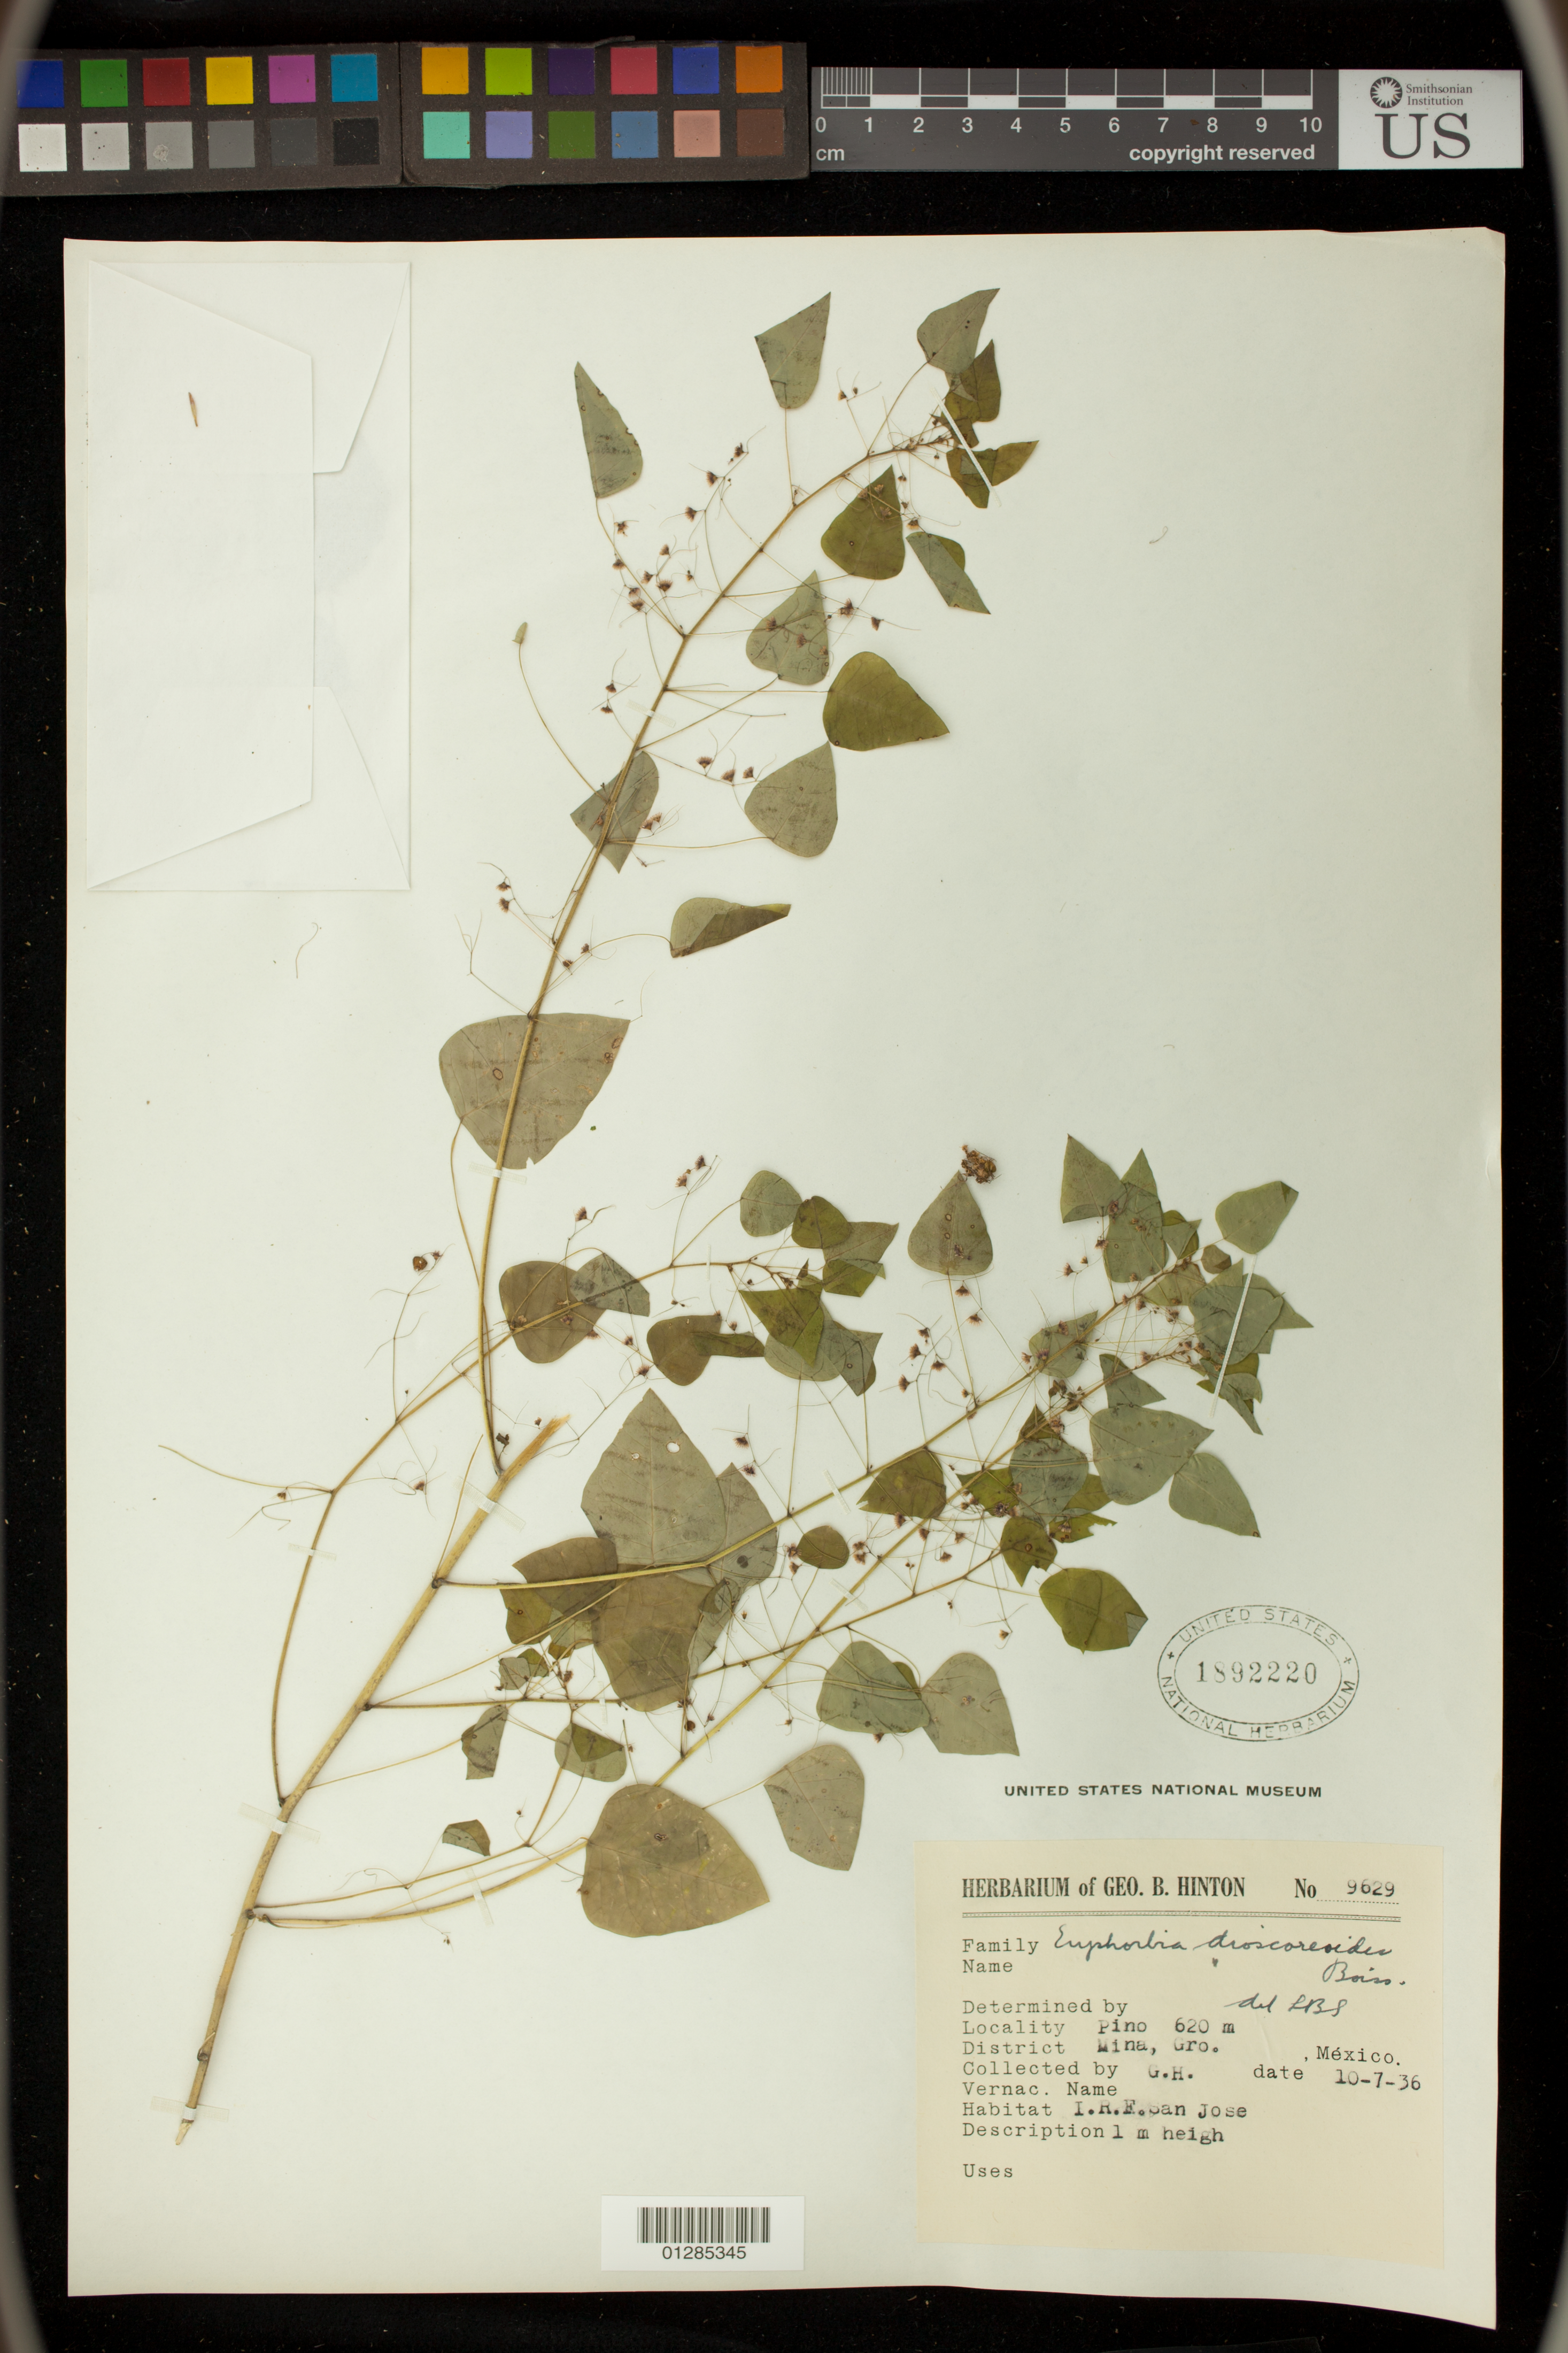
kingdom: Plantae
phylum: Tracheophyta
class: Magnoliopsida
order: Malpighiales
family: Euphorbiaceae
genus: Euphorbia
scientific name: Euphorbia dioscoreoides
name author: Boiss.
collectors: G. B. Hinton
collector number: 9629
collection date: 1936-07-10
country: Mexico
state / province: Guerrero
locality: Pino, District Mina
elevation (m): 620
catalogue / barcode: US 1892220